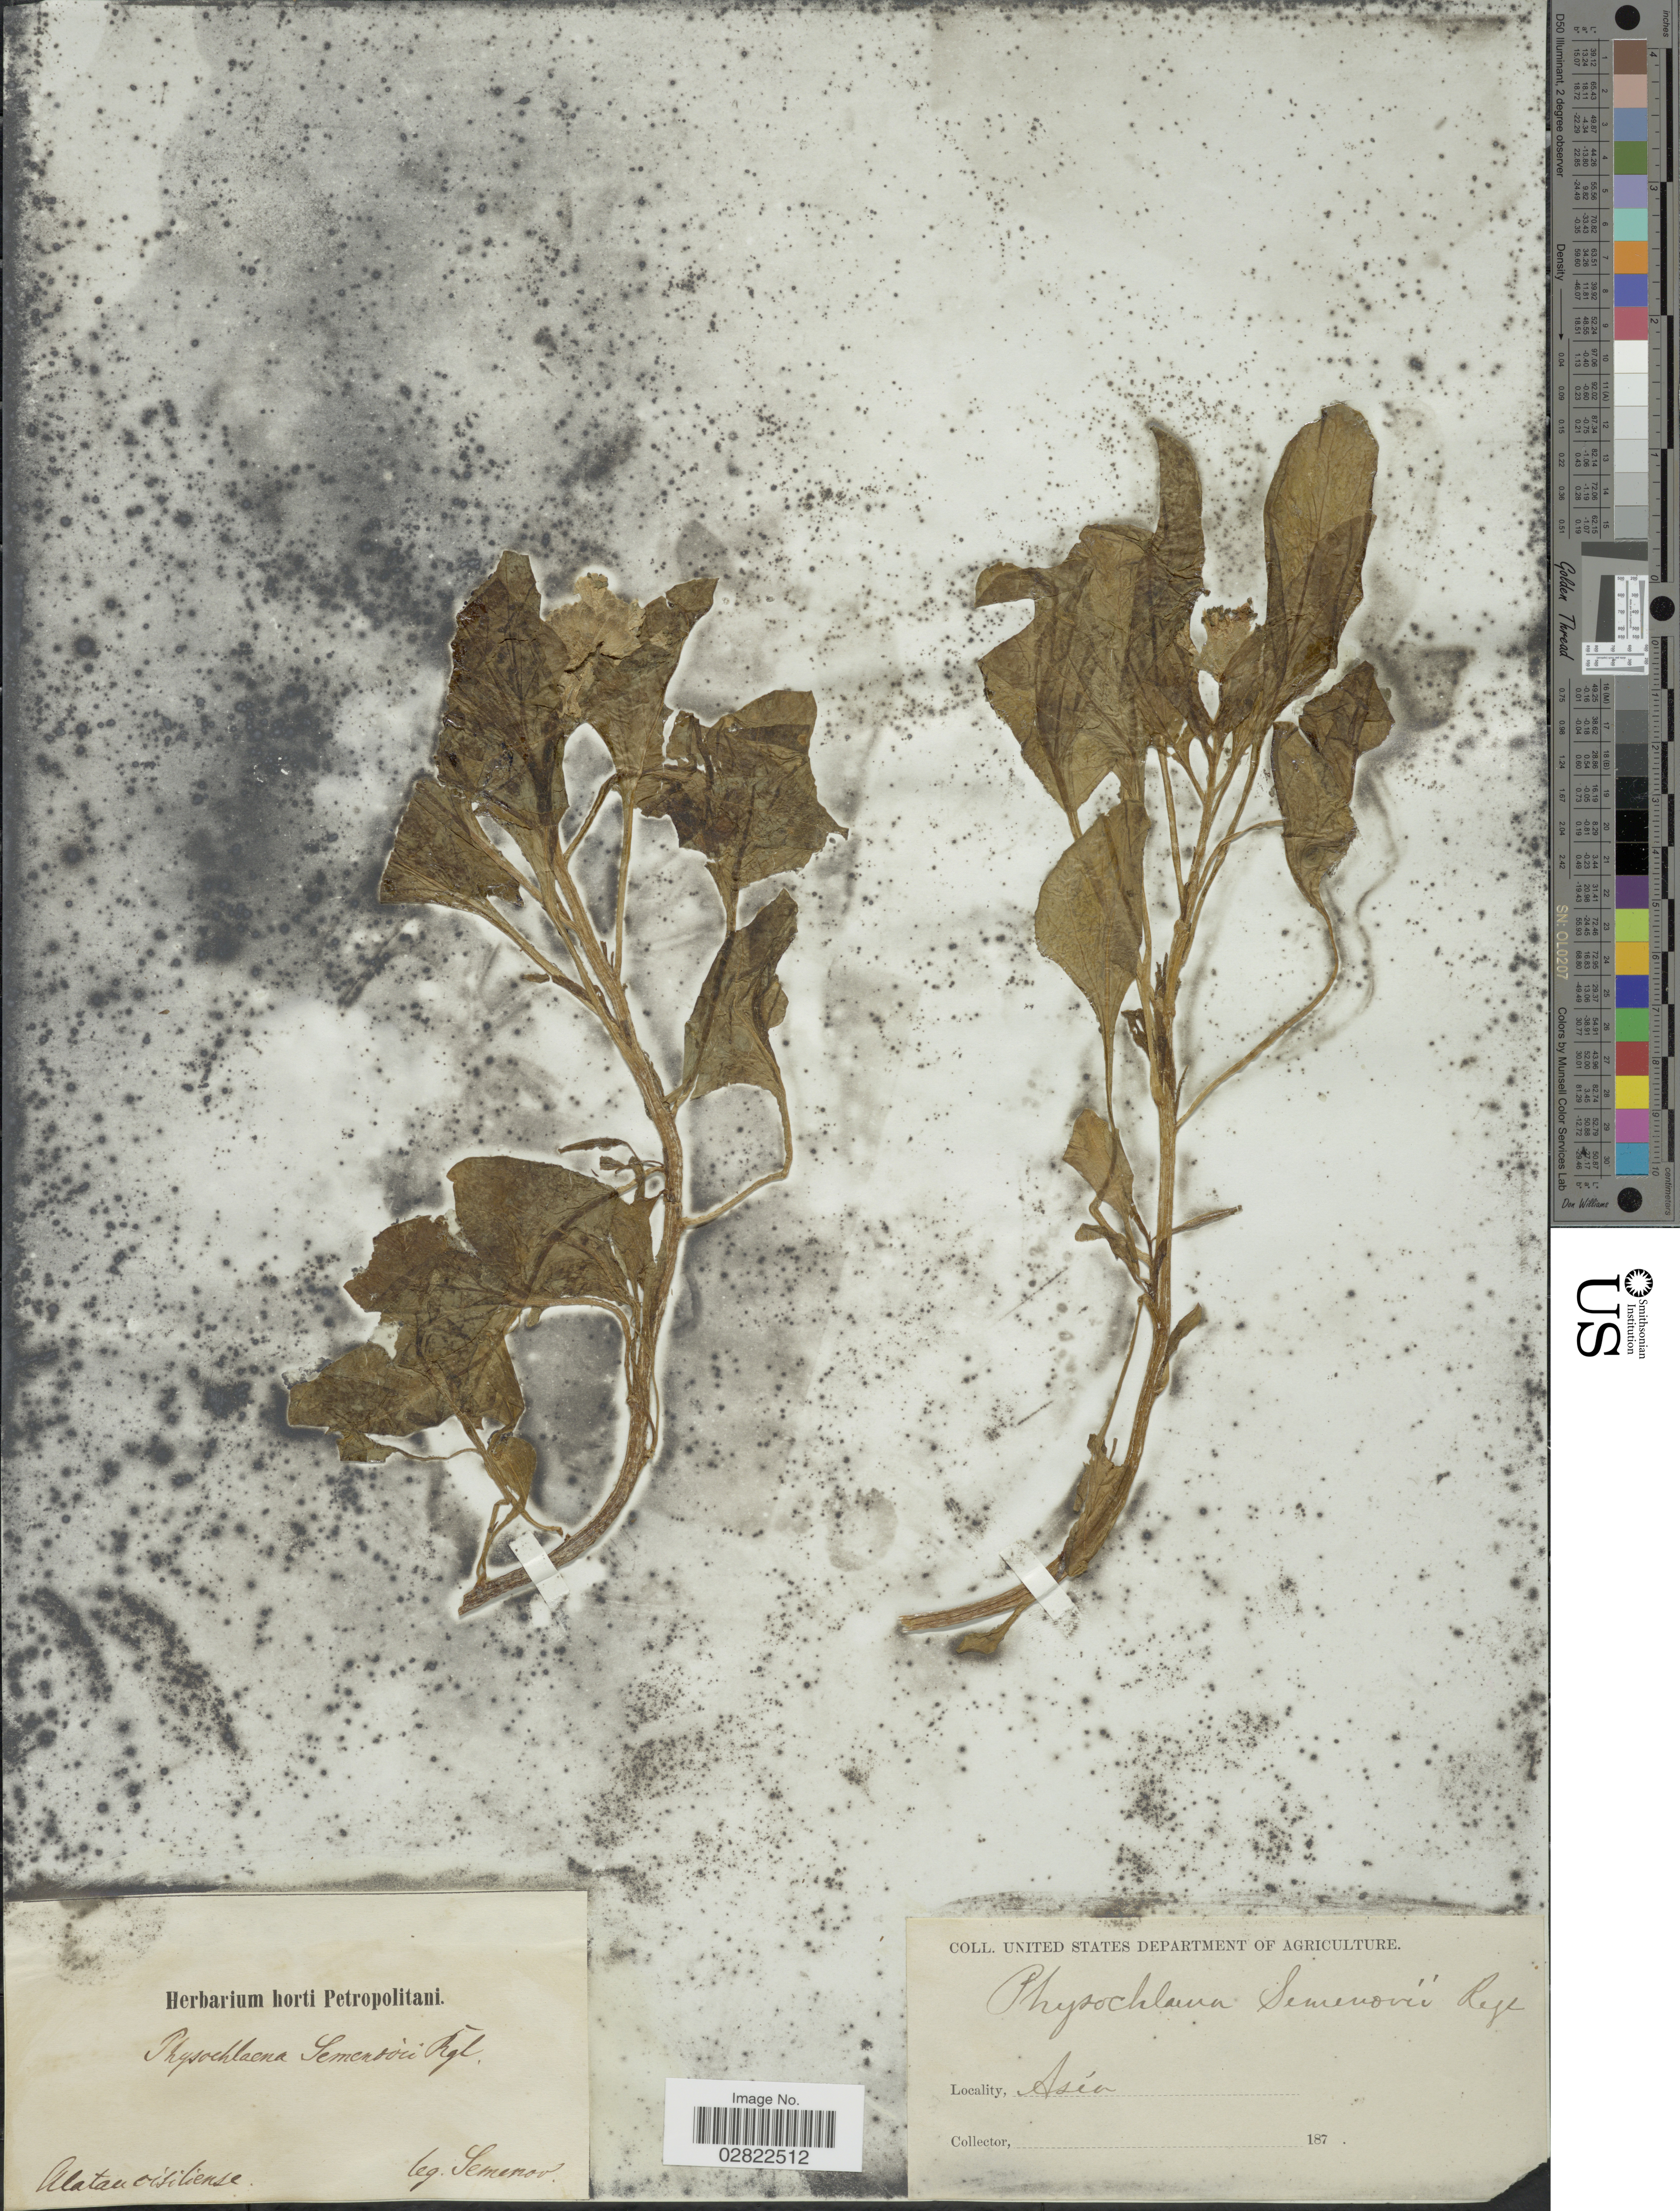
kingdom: Plantae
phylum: Tracheophyta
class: Magnoliopsida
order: Solanales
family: Solanaceae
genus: Physochlaina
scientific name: Physochlaina semenowi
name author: Regel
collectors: -- Semenov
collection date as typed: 187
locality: Asia, Alatau cisiliense.